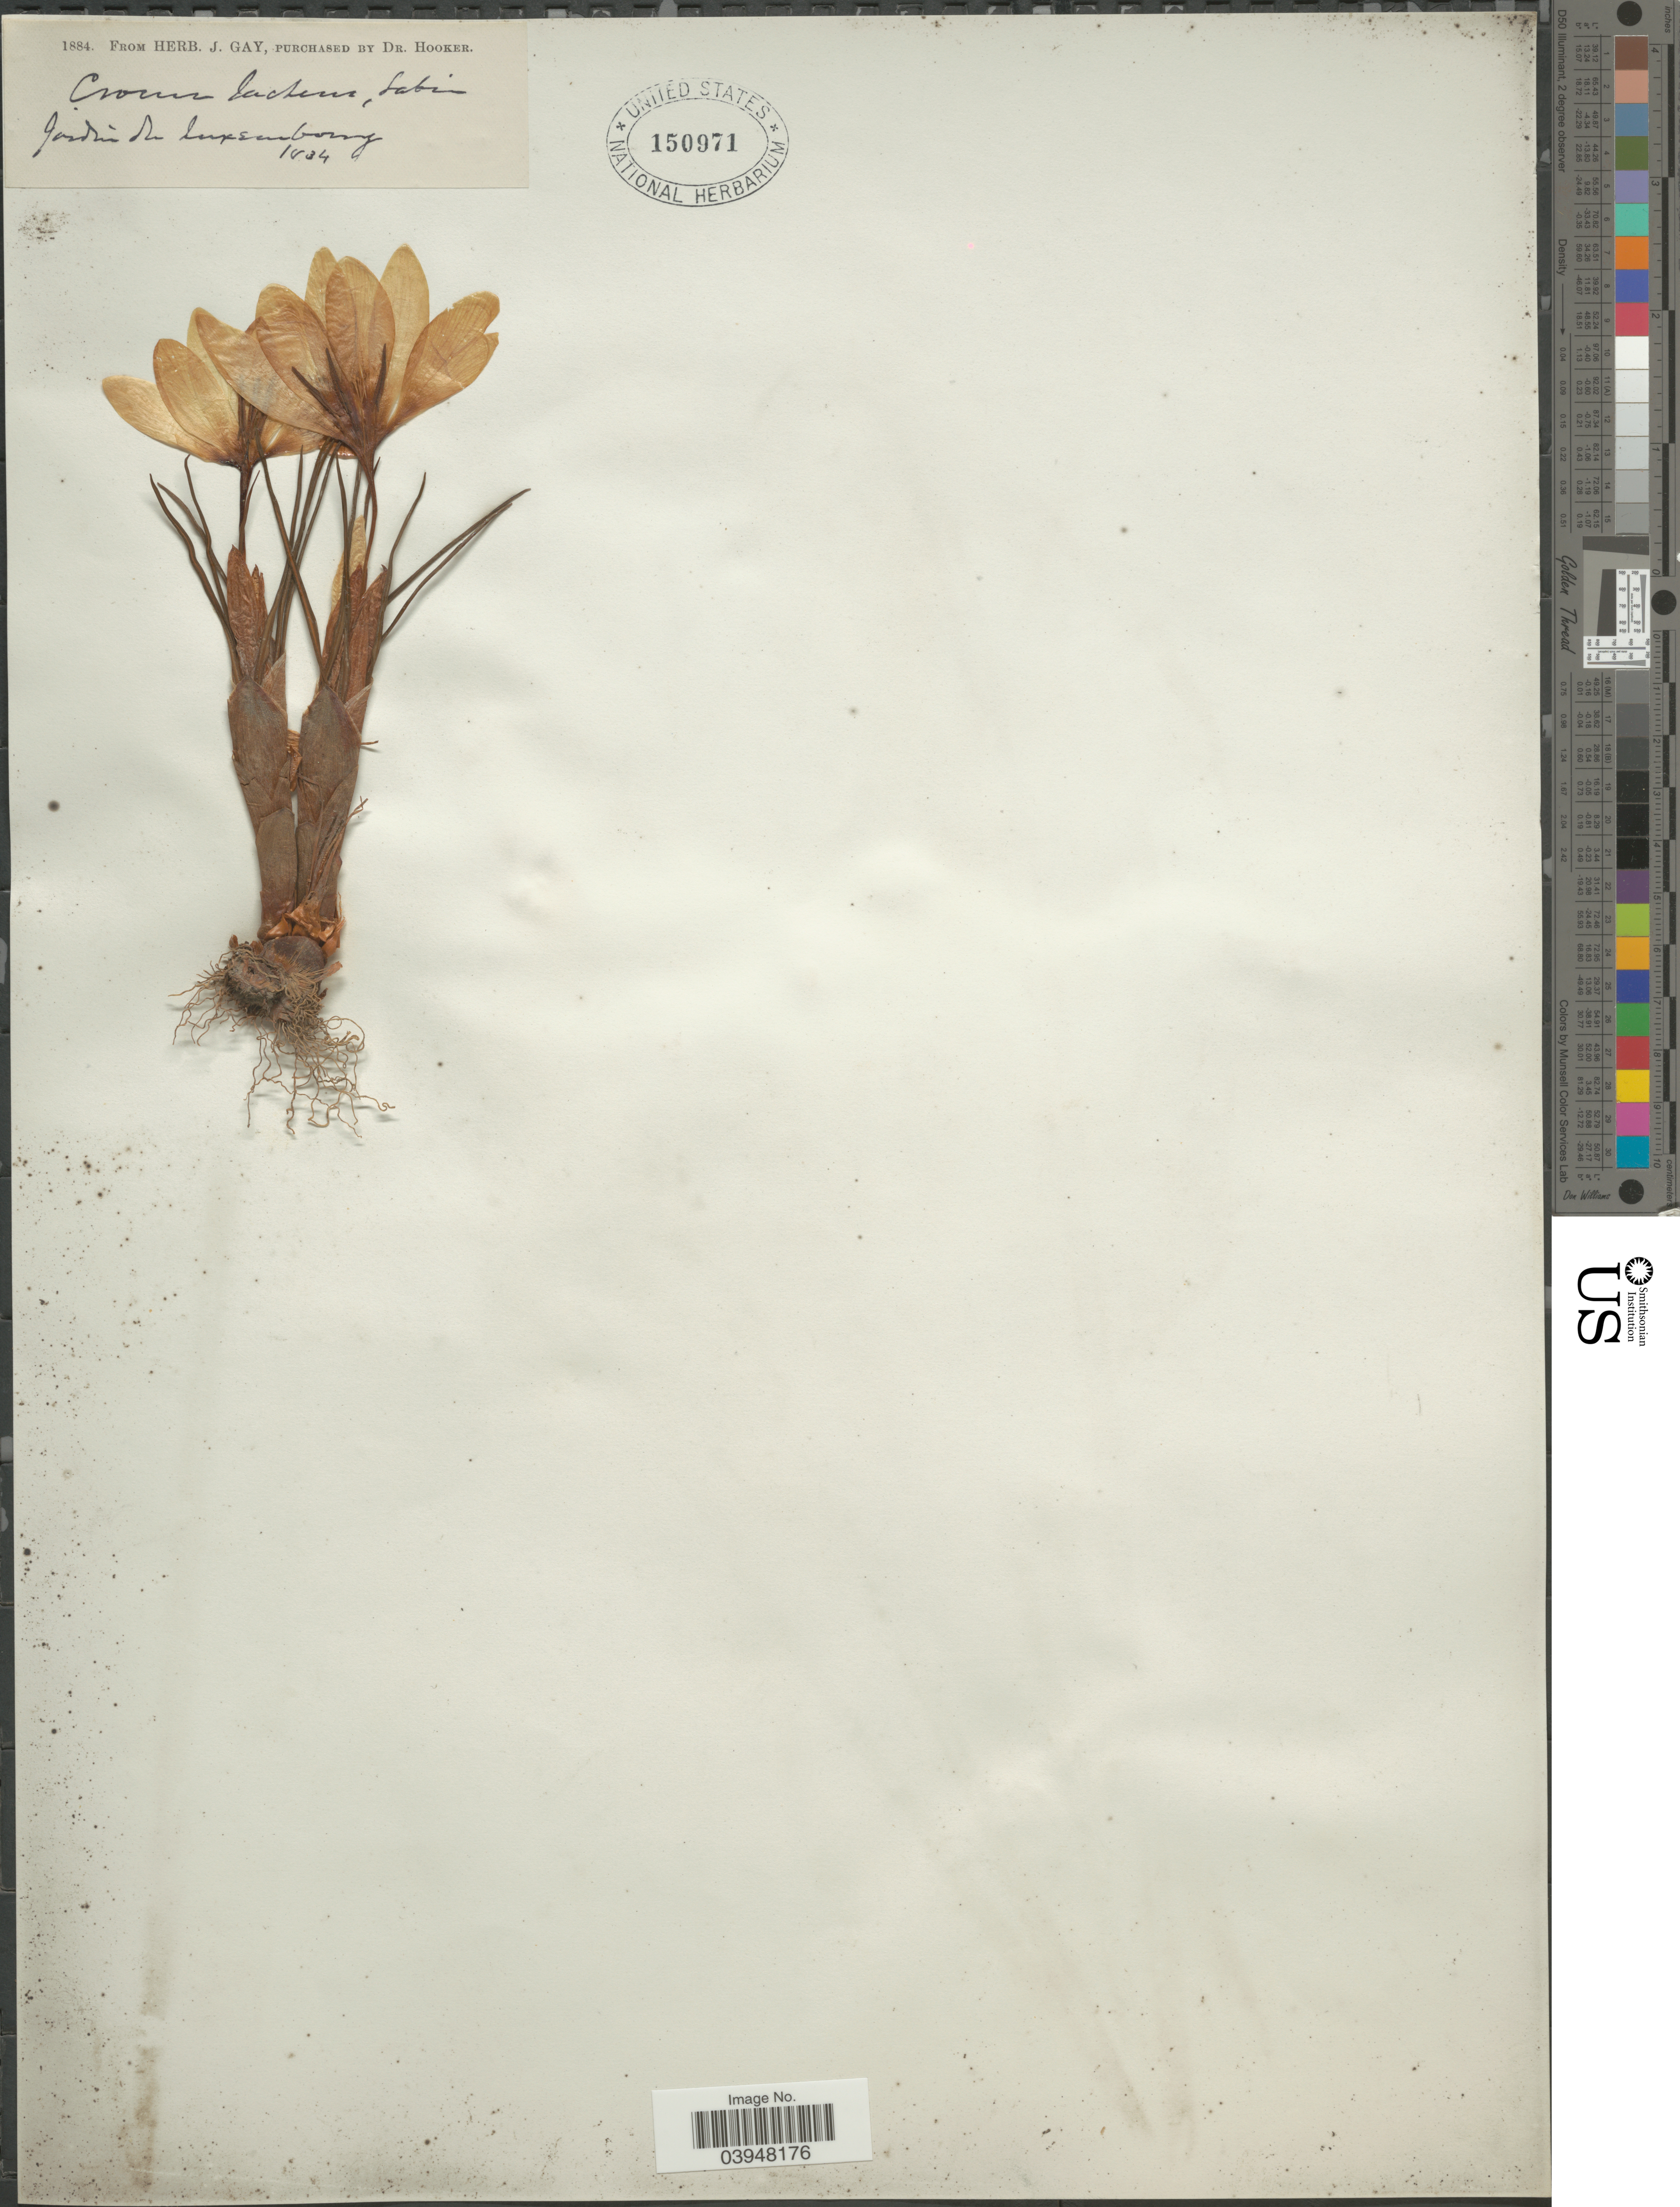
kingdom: Plantae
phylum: Tracheophyta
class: Liliopsida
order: Asparagales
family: Iridaceae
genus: Crocus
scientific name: Crocus lacteus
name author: Sabine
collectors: ex herb. J. Gay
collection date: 1834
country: Luxembourg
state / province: Luxembourg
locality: Jardin de Luxembourg.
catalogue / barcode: US 150971